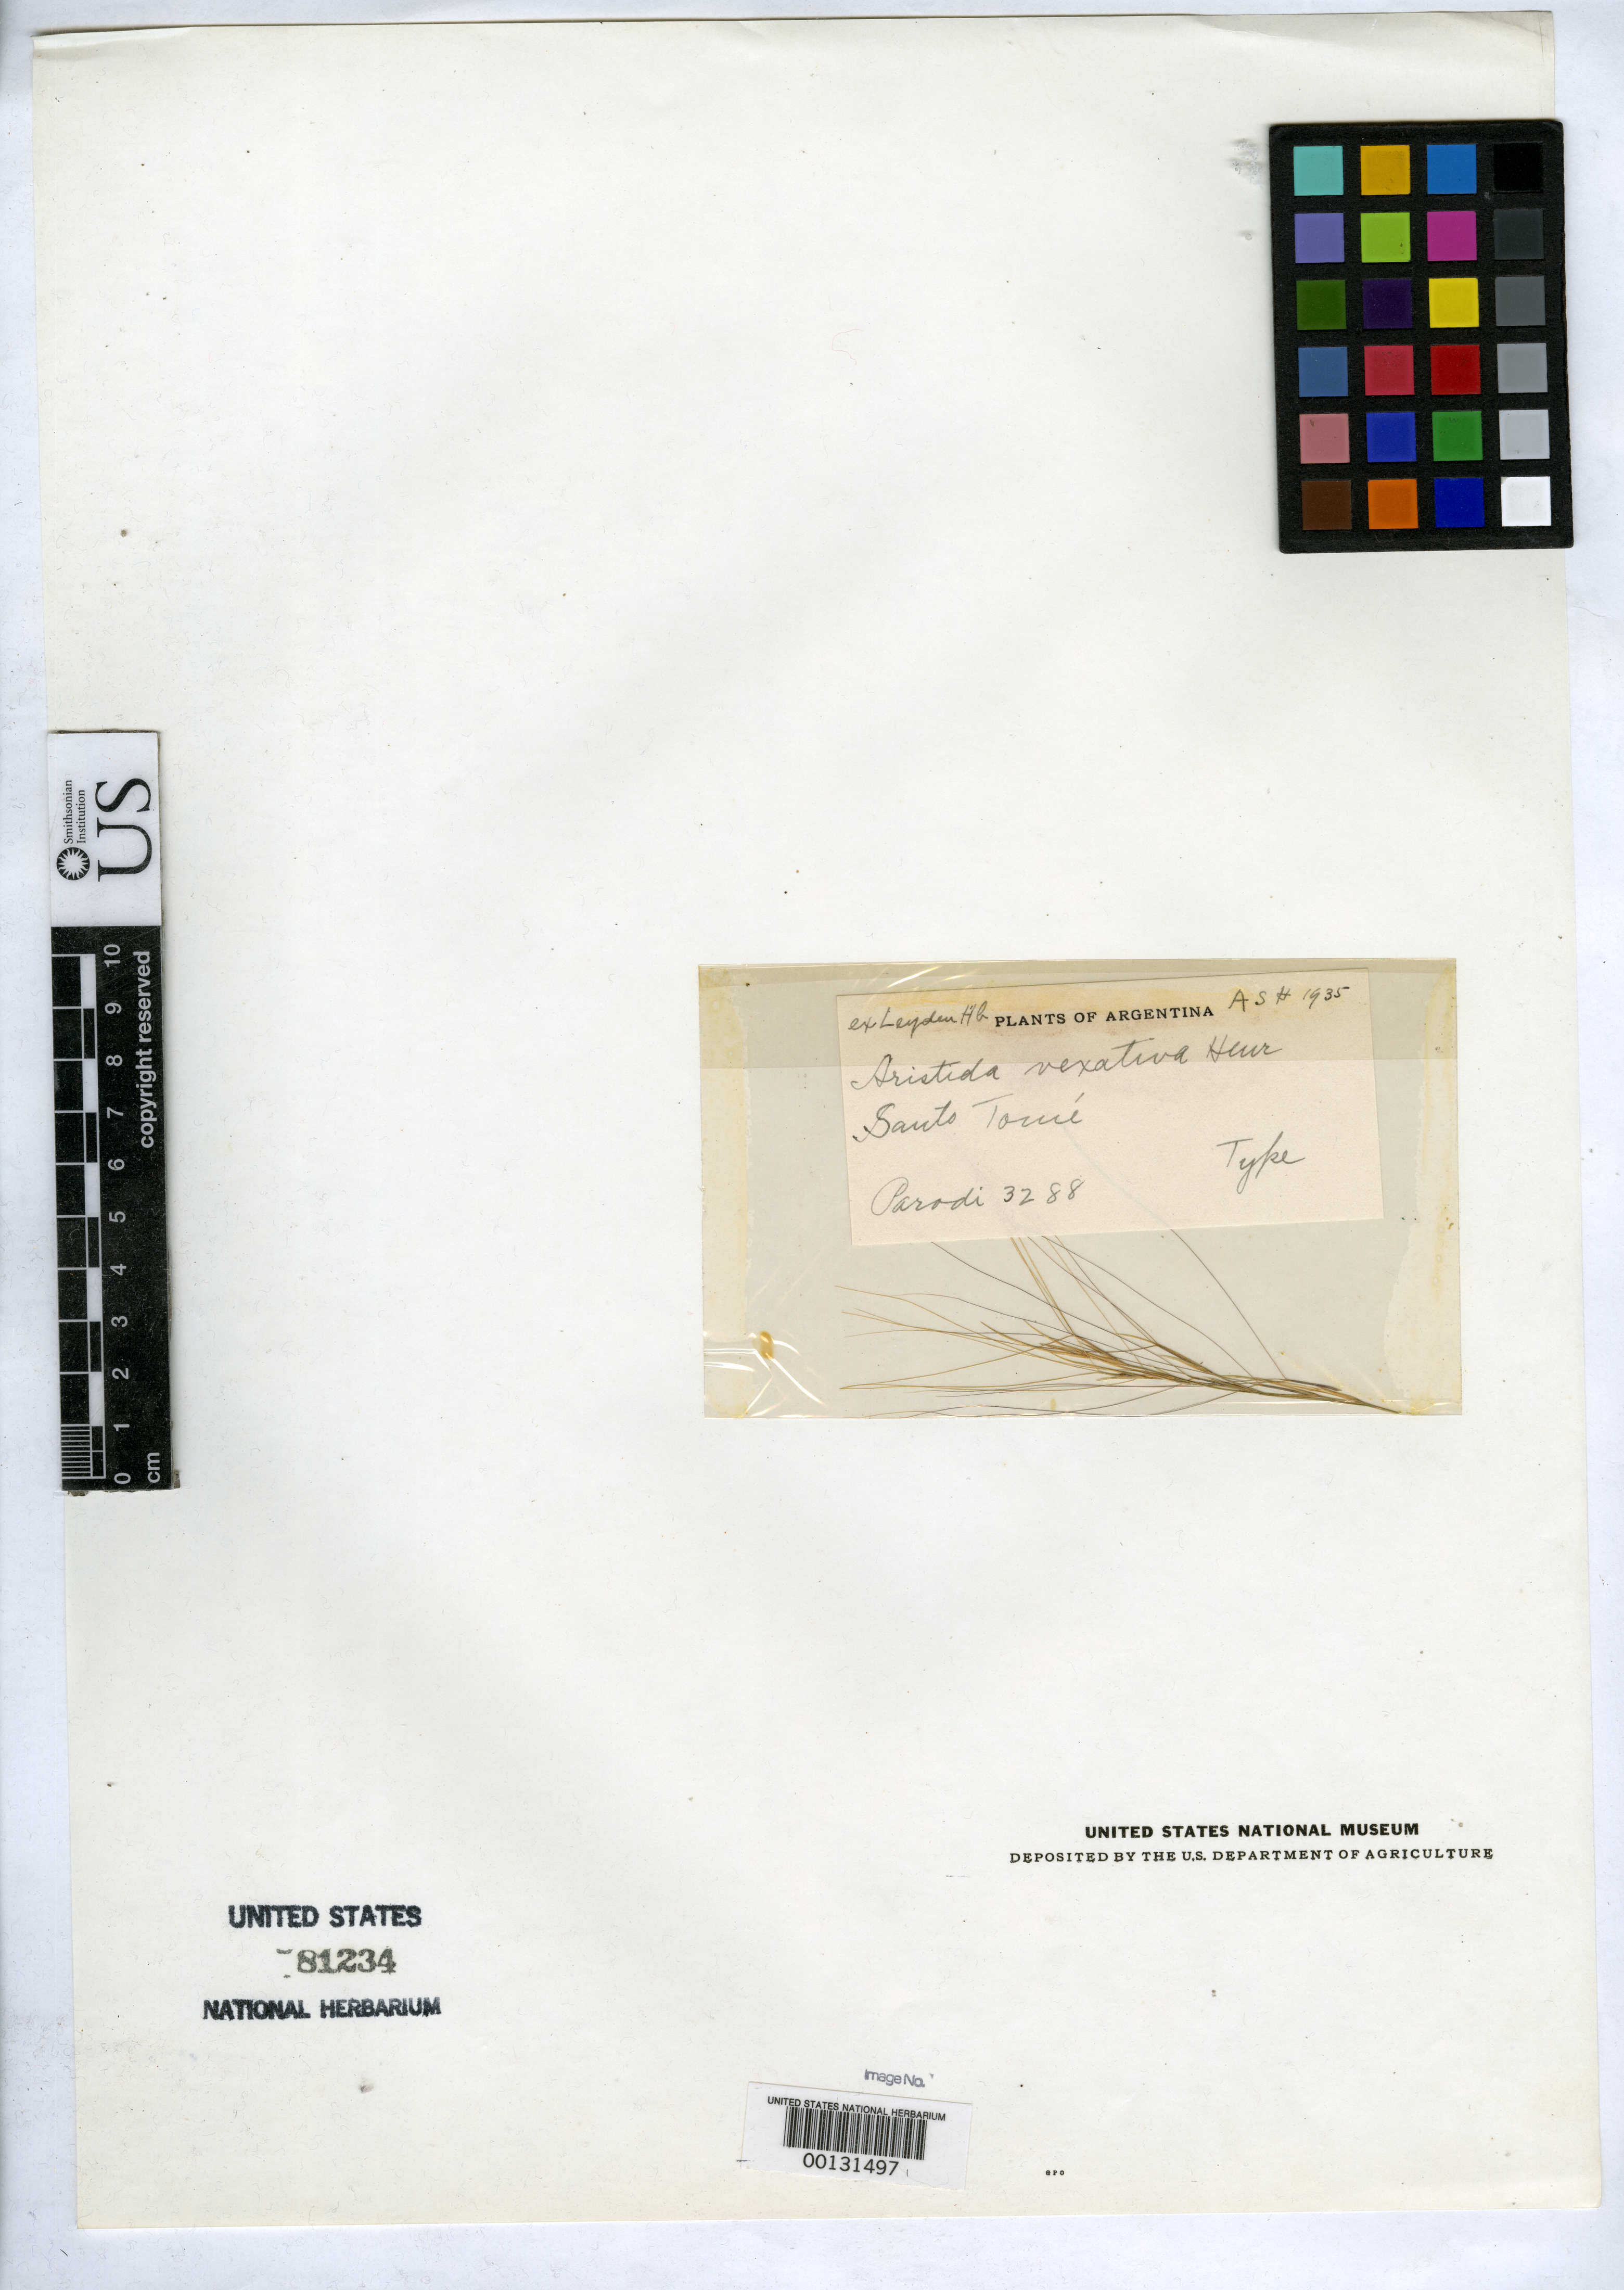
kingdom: Plantae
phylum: Tracheophyta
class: Liliopsida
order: Poales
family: Poaceae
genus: Aristida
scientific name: Aristida vexativa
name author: Henr.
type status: Type Fragment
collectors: L. R. Parodi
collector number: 3288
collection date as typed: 15 Jan 1920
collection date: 1920-01-15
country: Argentina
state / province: Santa Fe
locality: Santo Tome.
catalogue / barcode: US 81234